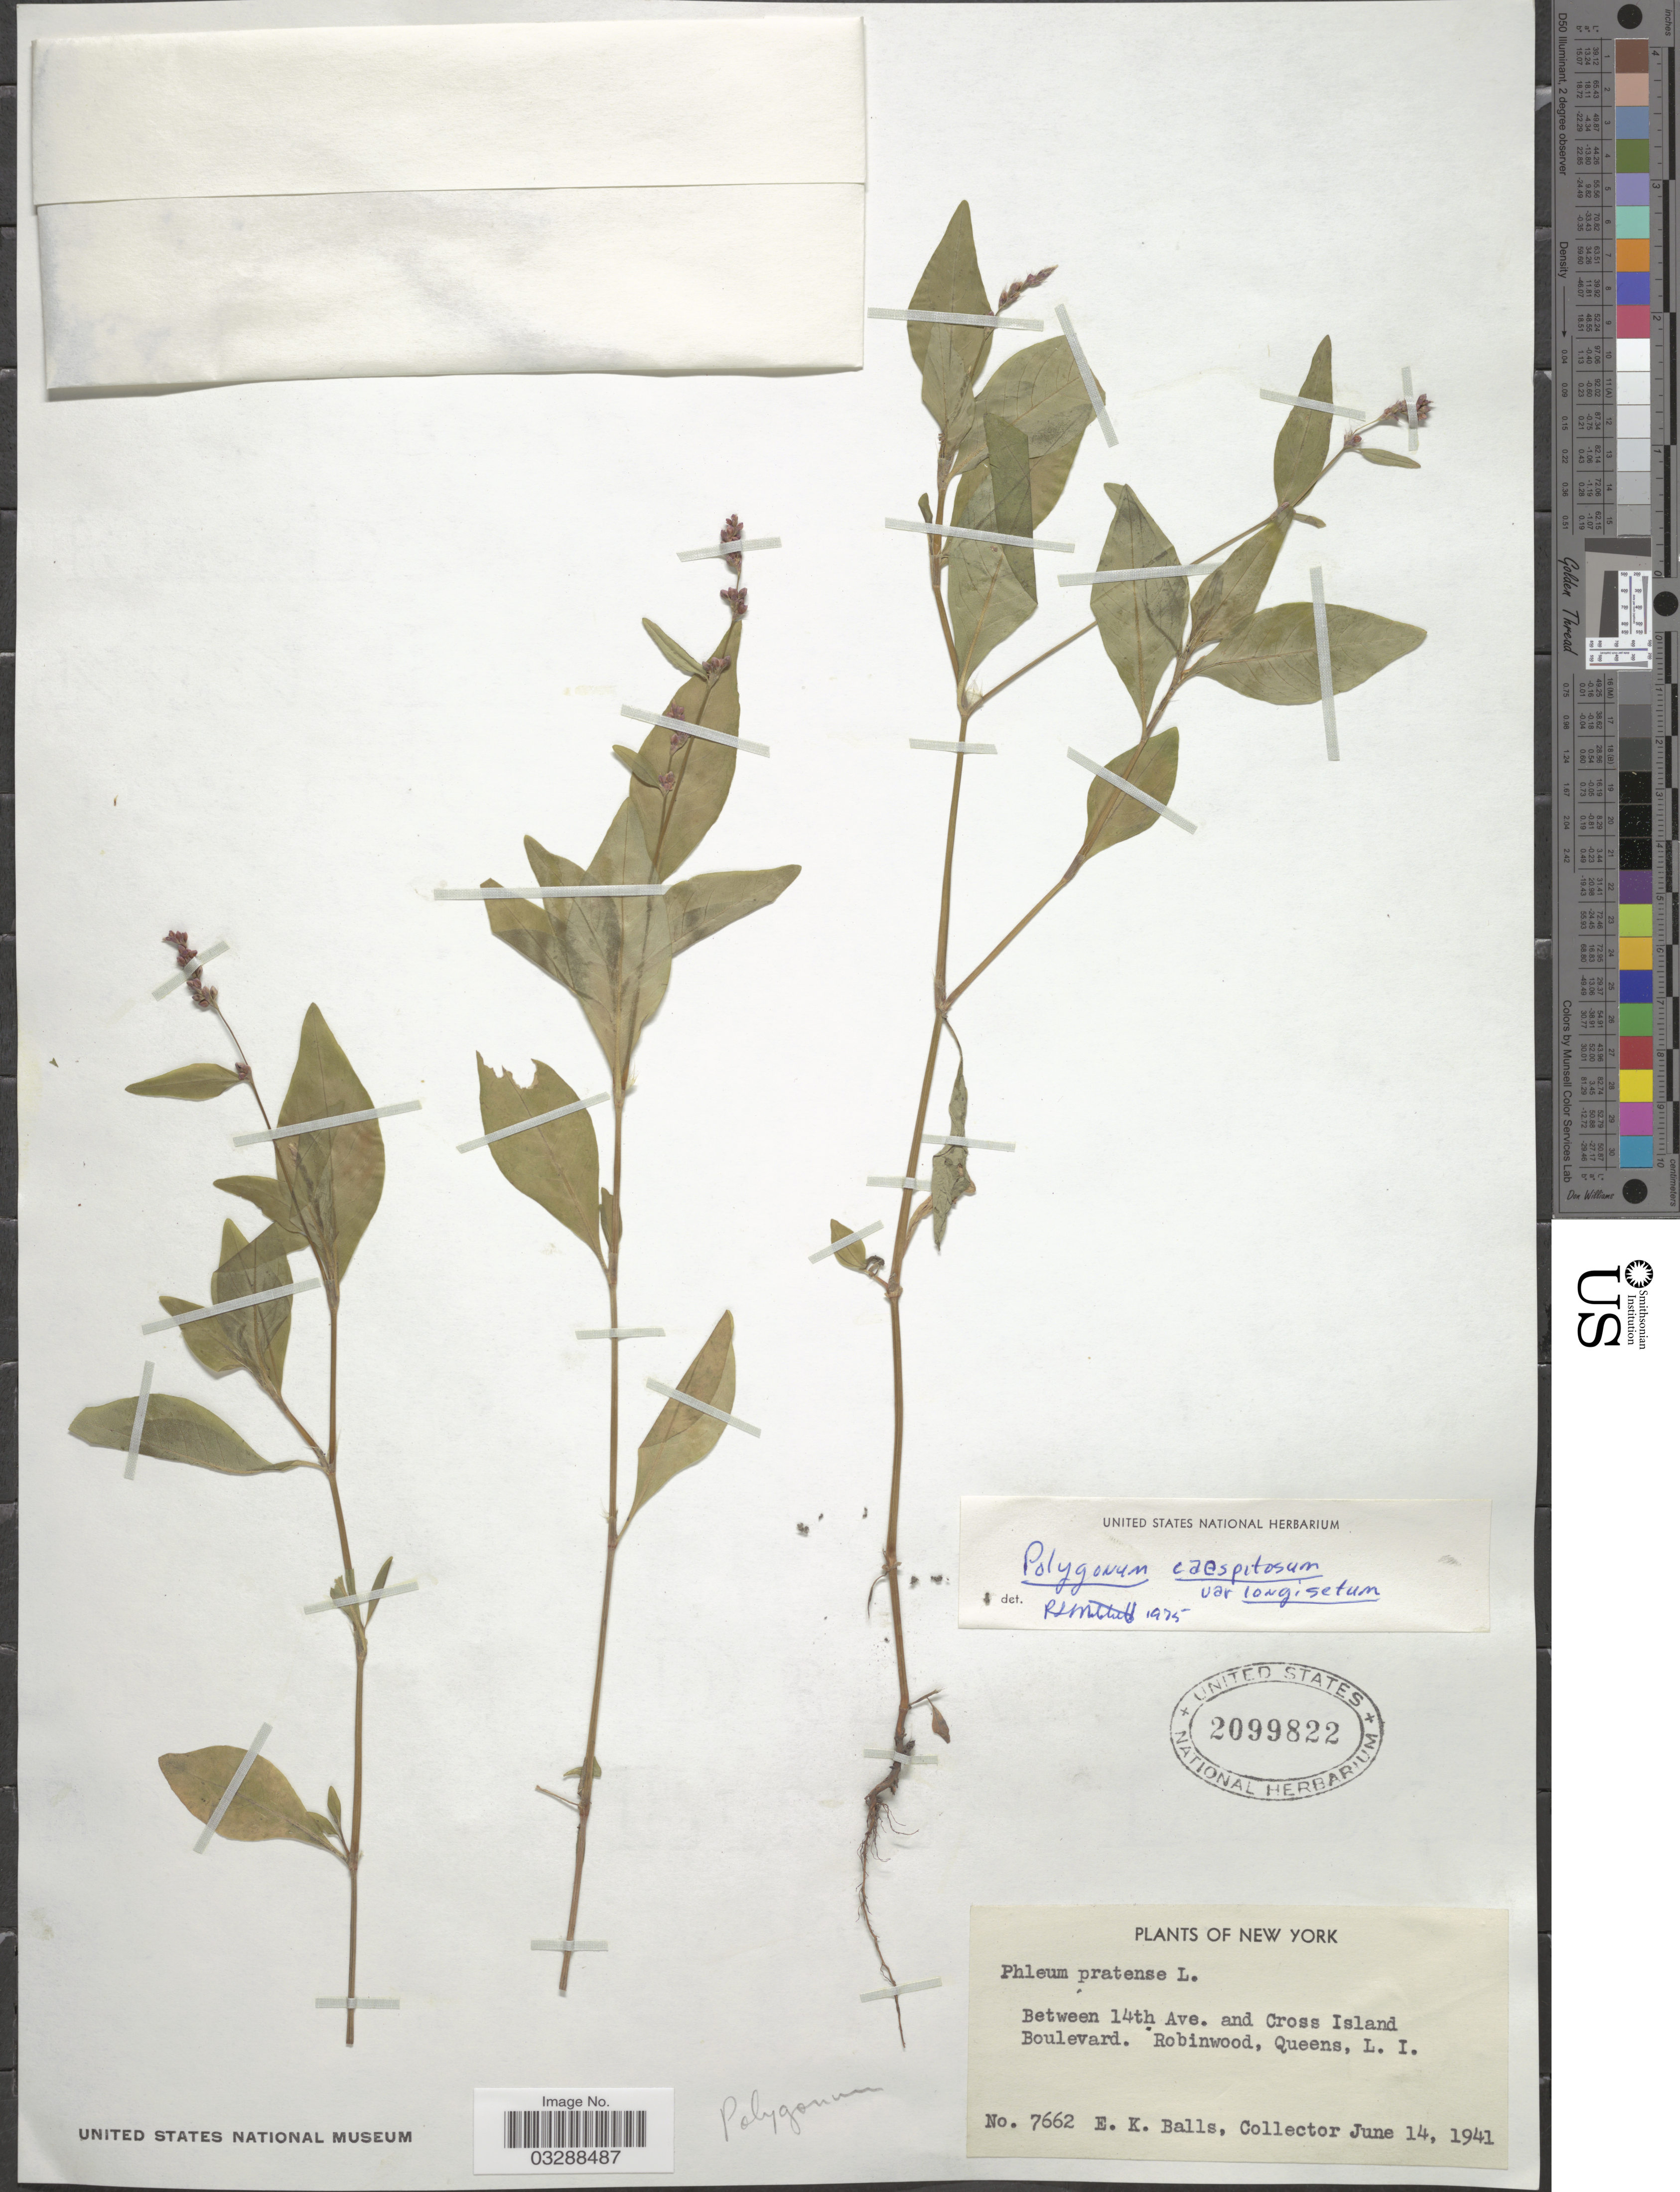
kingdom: Plantae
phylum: Tracheophyta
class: Magnoliopsida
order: Caryophyllales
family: Polygonaceae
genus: Persicaria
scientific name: Persicaria longiseta (Bruijn) Kitag.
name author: (Bruijn &) Kitag.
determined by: Atha, D. E.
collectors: E. K. Balls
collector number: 7662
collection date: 1941-06-14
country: United States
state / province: New York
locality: Between 14th Ave. and Cross Island Boulevard. Robinwood, Queens, L. I.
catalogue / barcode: US 2099822